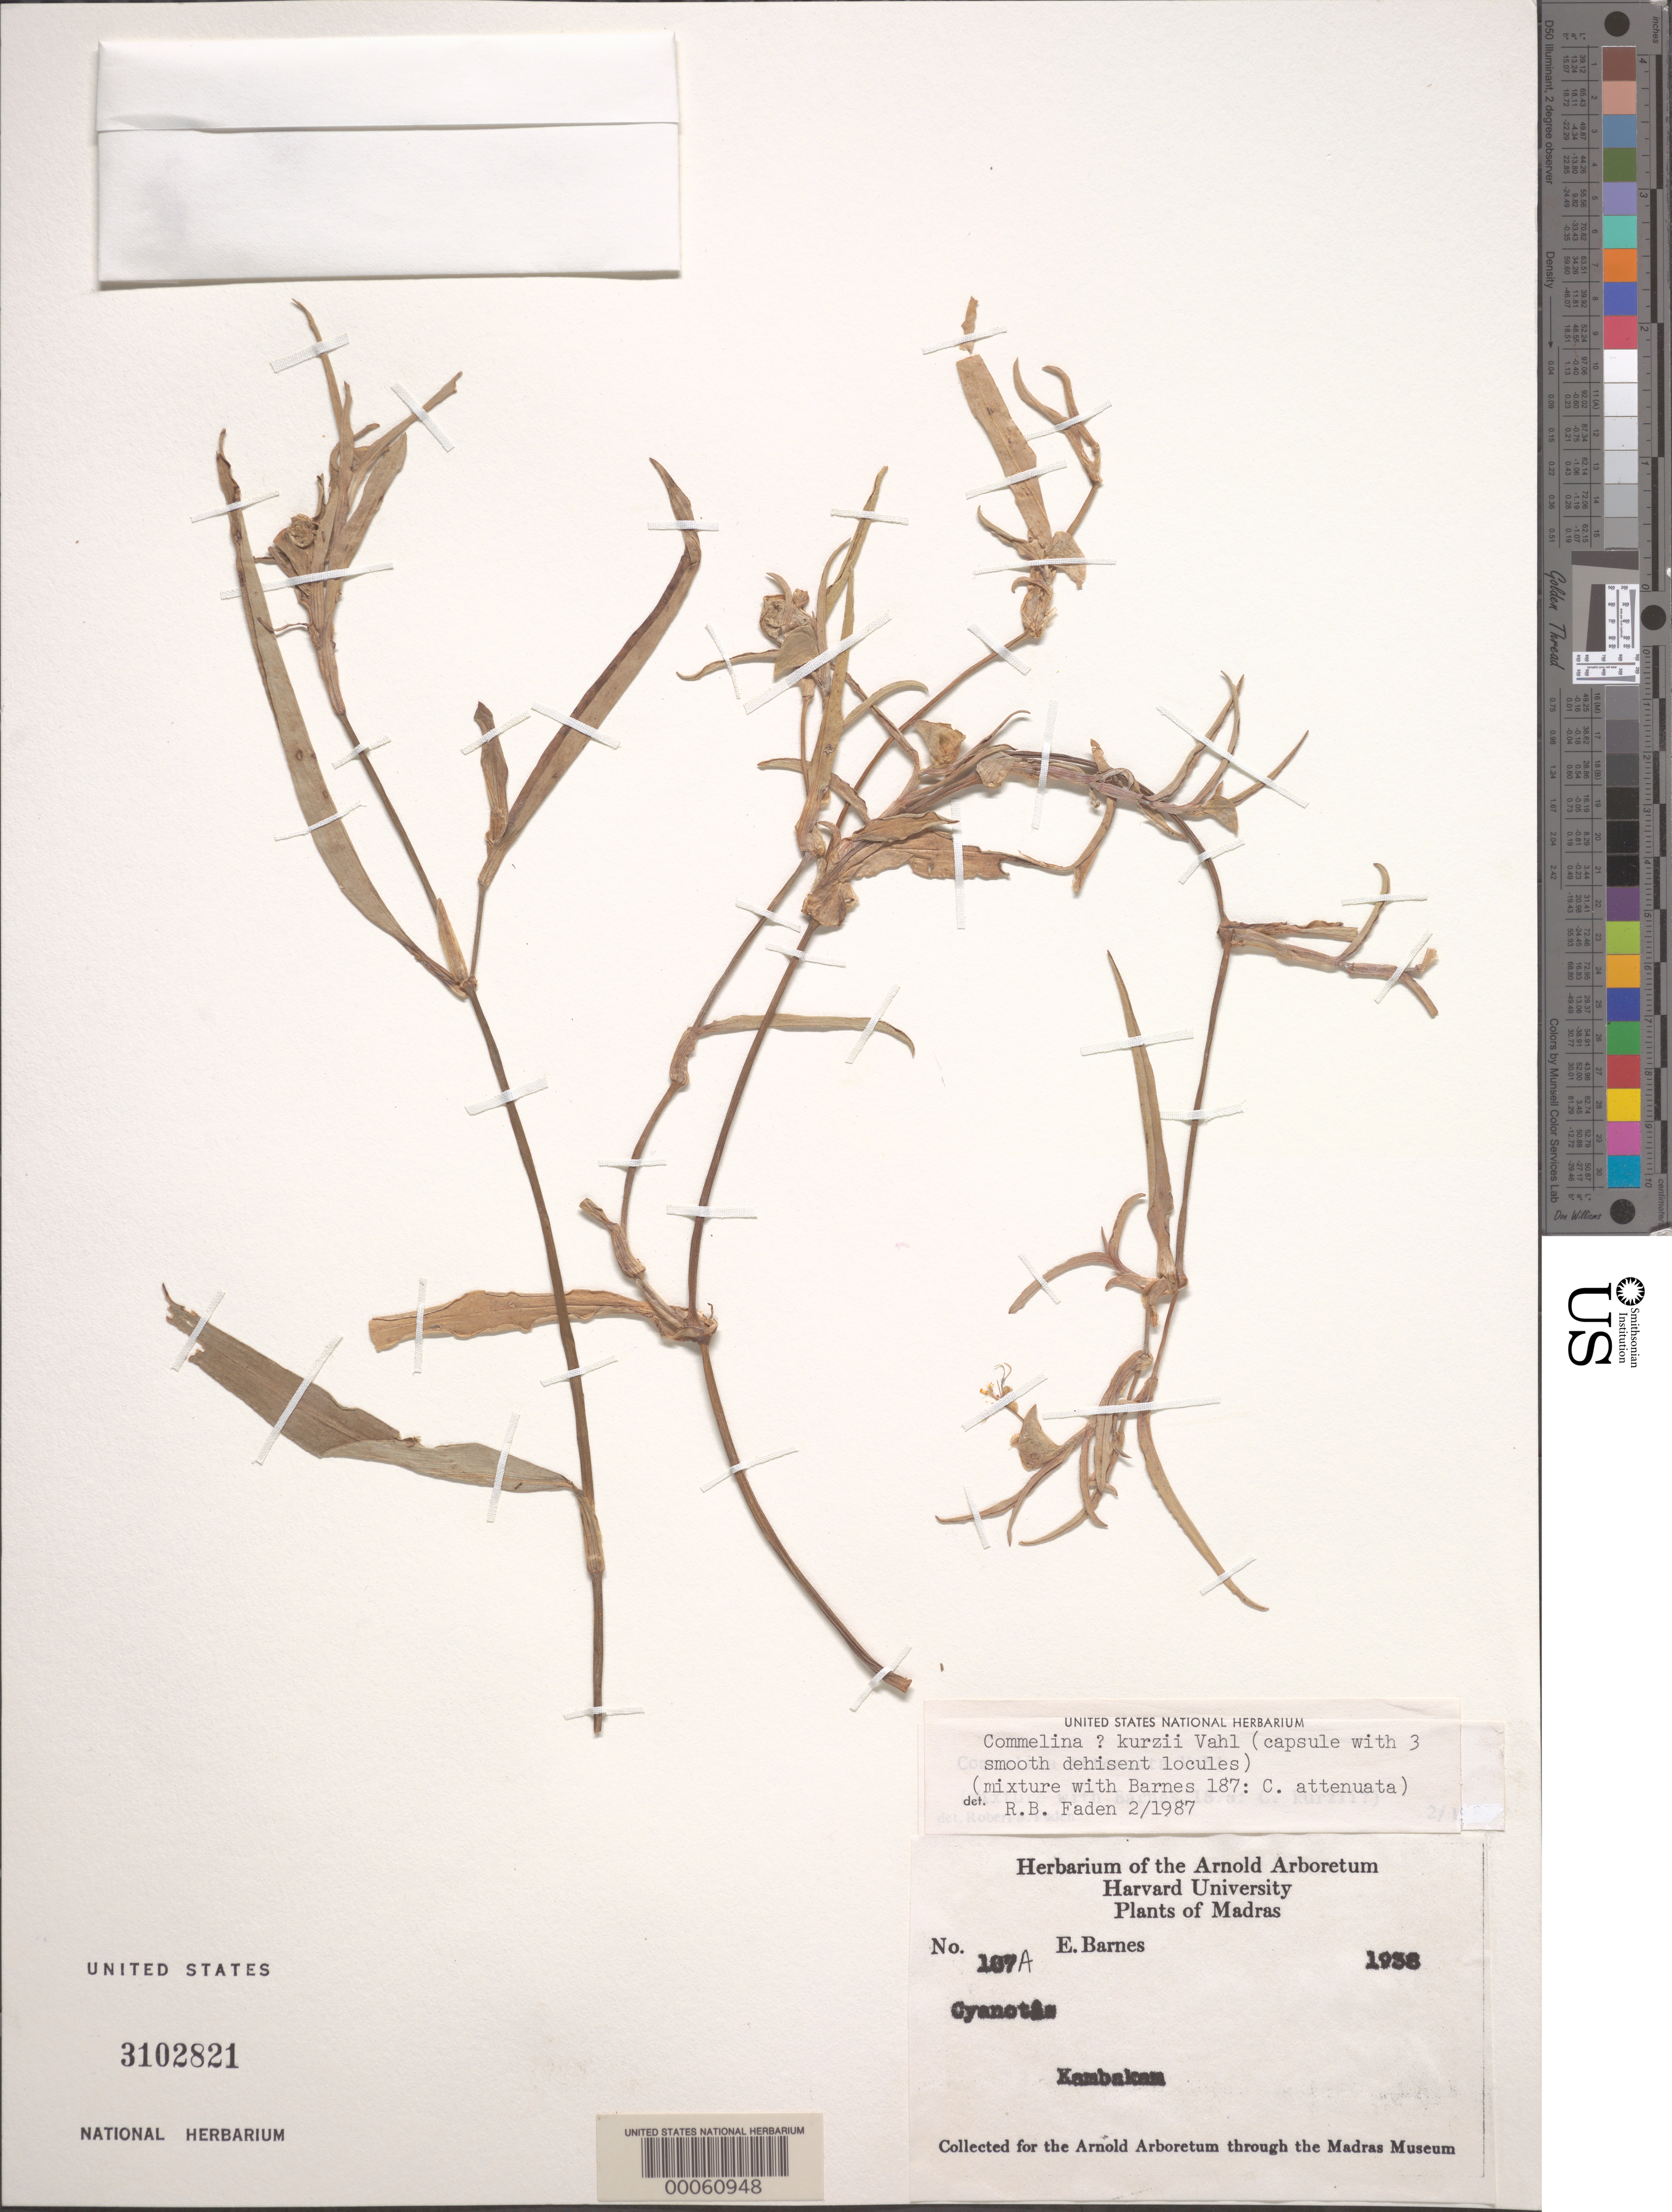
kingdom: Plantae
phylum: Tracheophyta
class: Liliopsida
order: Commelinales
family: Commelinaceae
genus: Commelina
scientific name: Commelina kurzii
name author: C.B. Clarke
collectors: E. Barnes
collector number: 187a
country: India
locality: Kambakan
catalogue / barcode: US 3102821